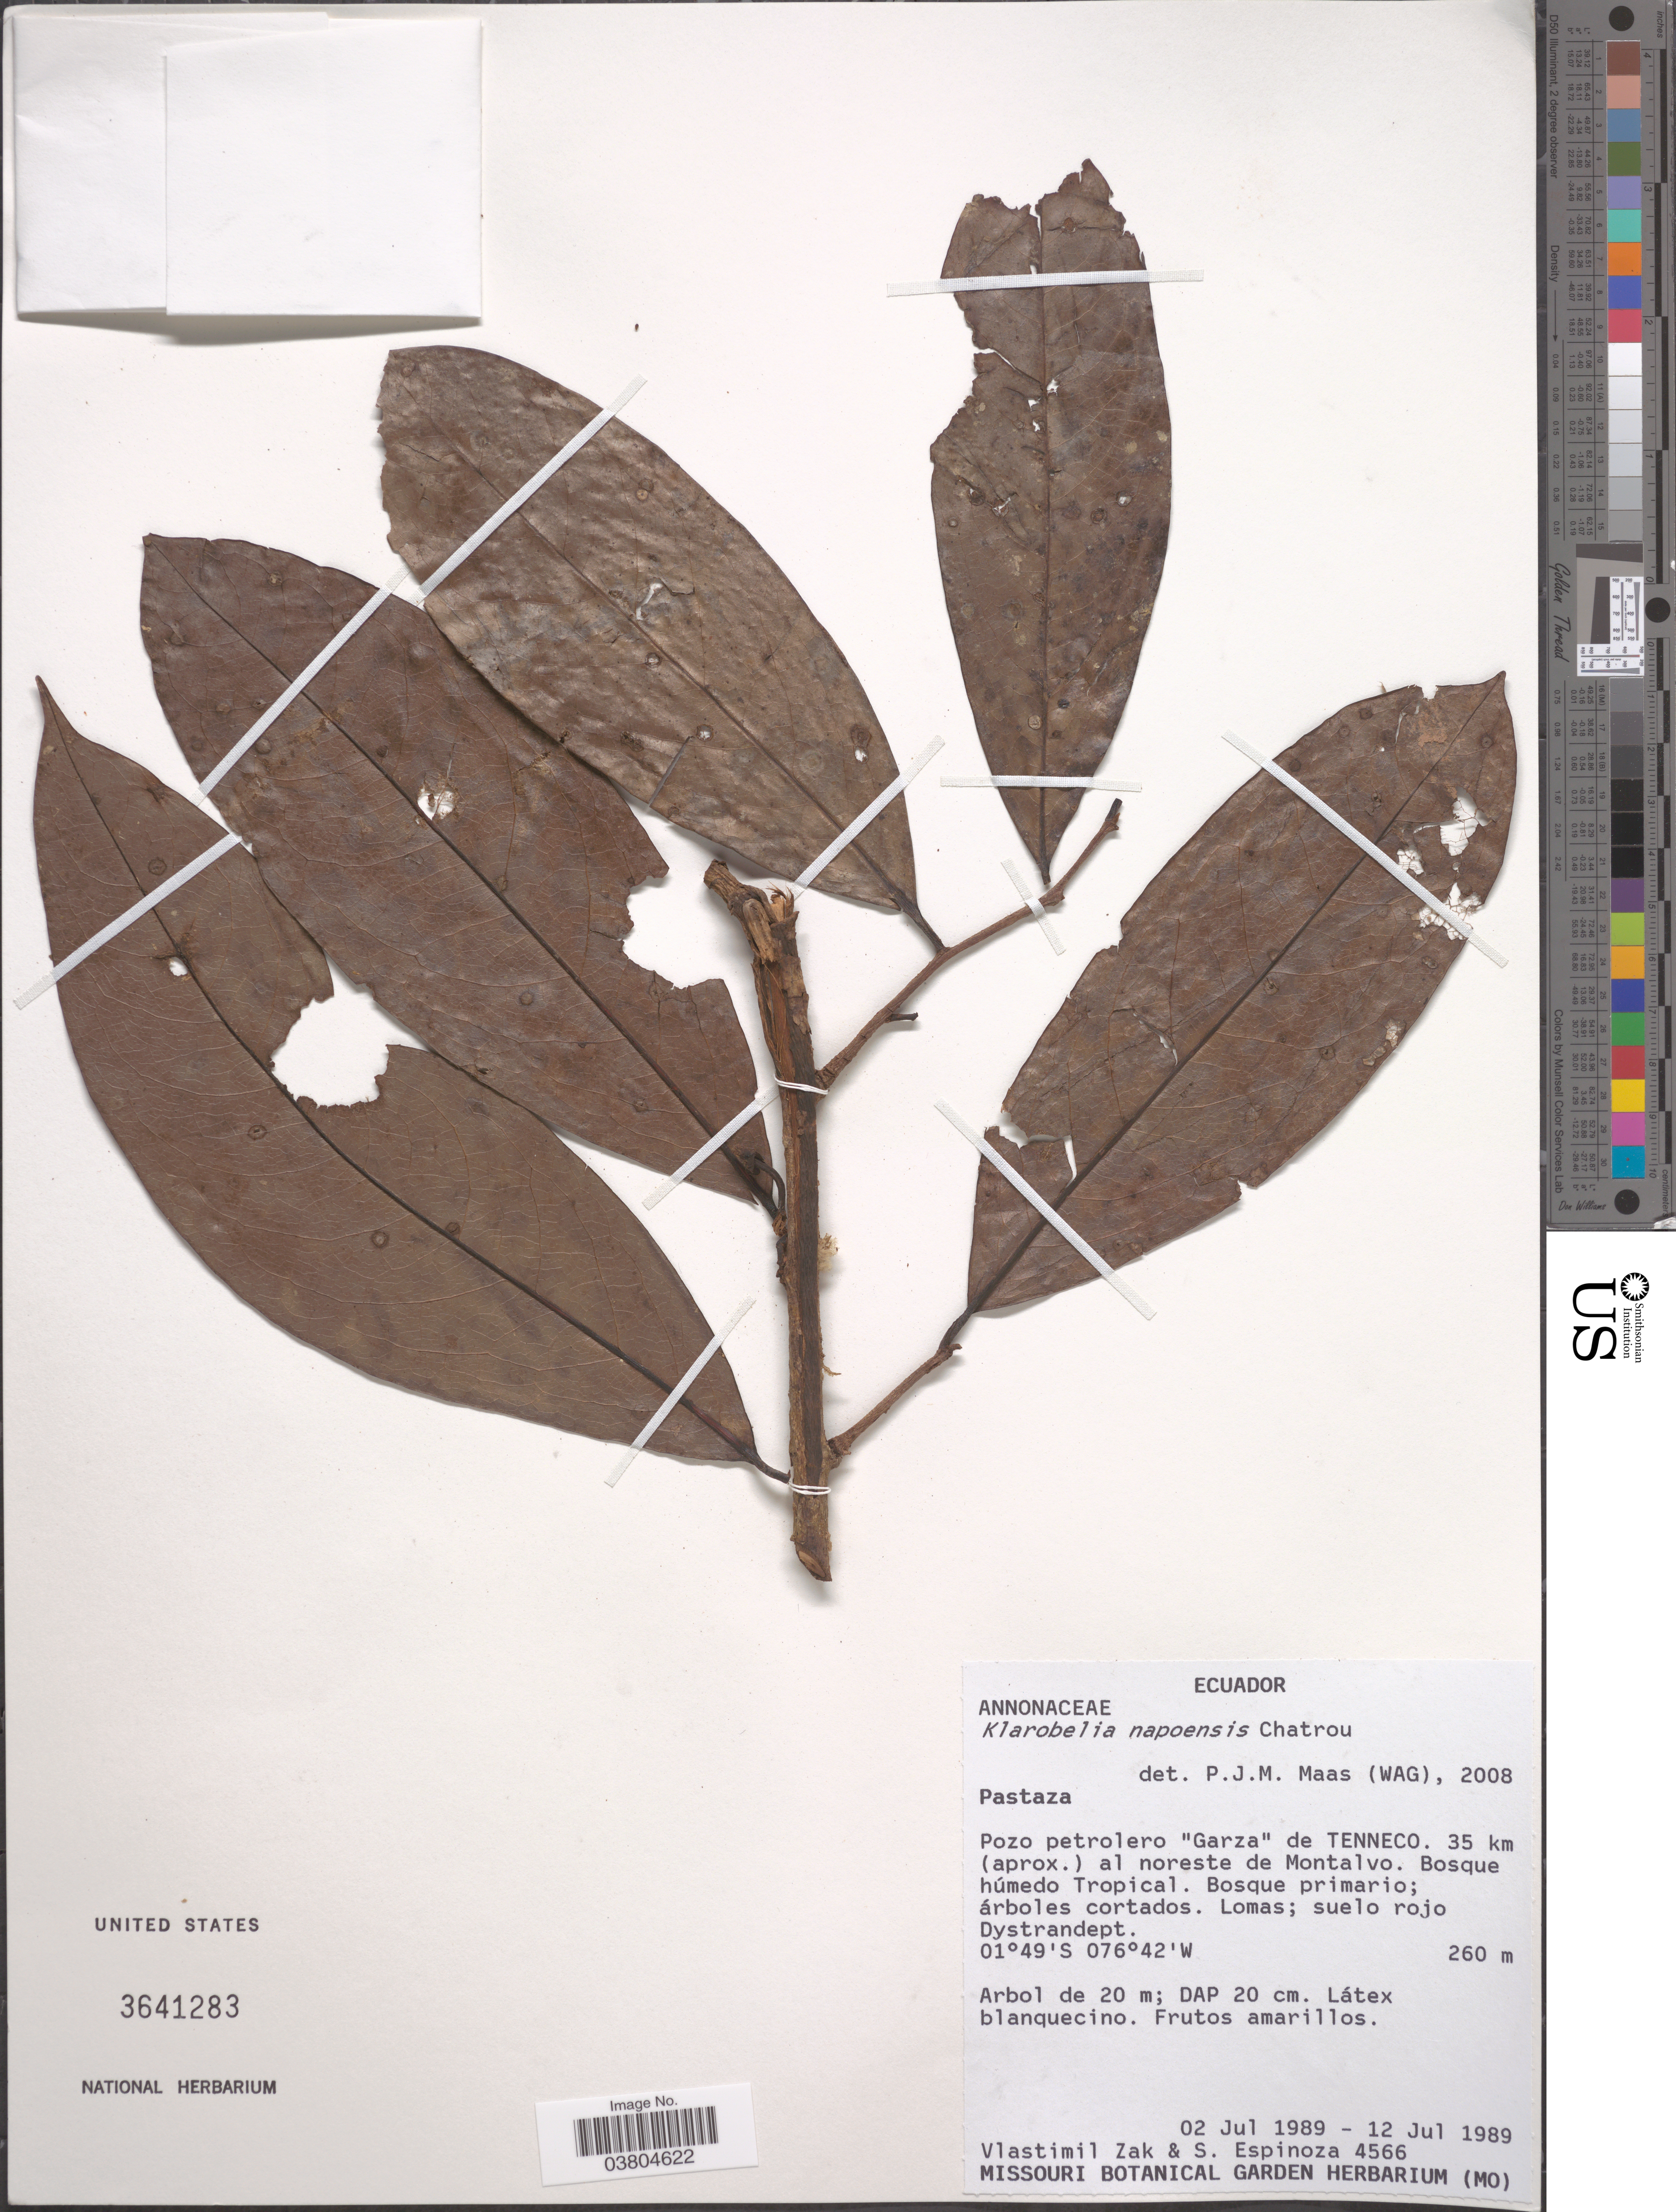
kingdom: Plantae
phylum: Tracheophyta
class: Magnoliopsida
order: Magnoliales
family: Annonaceae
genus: Klarobelia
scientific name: Klarobelia napoensis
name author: Chatrou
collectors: V. Zak & S. Espinoza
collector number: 4566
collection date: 1989-07-02/1989-07-12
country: Ecuador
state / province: Pastaza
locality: Pozo petrolero "Garza" de TENNECO. 35 km (aprox.) al noreste de Montalvo. Bosque húmedo Tropical.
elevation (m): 260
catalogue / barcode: US 3641283